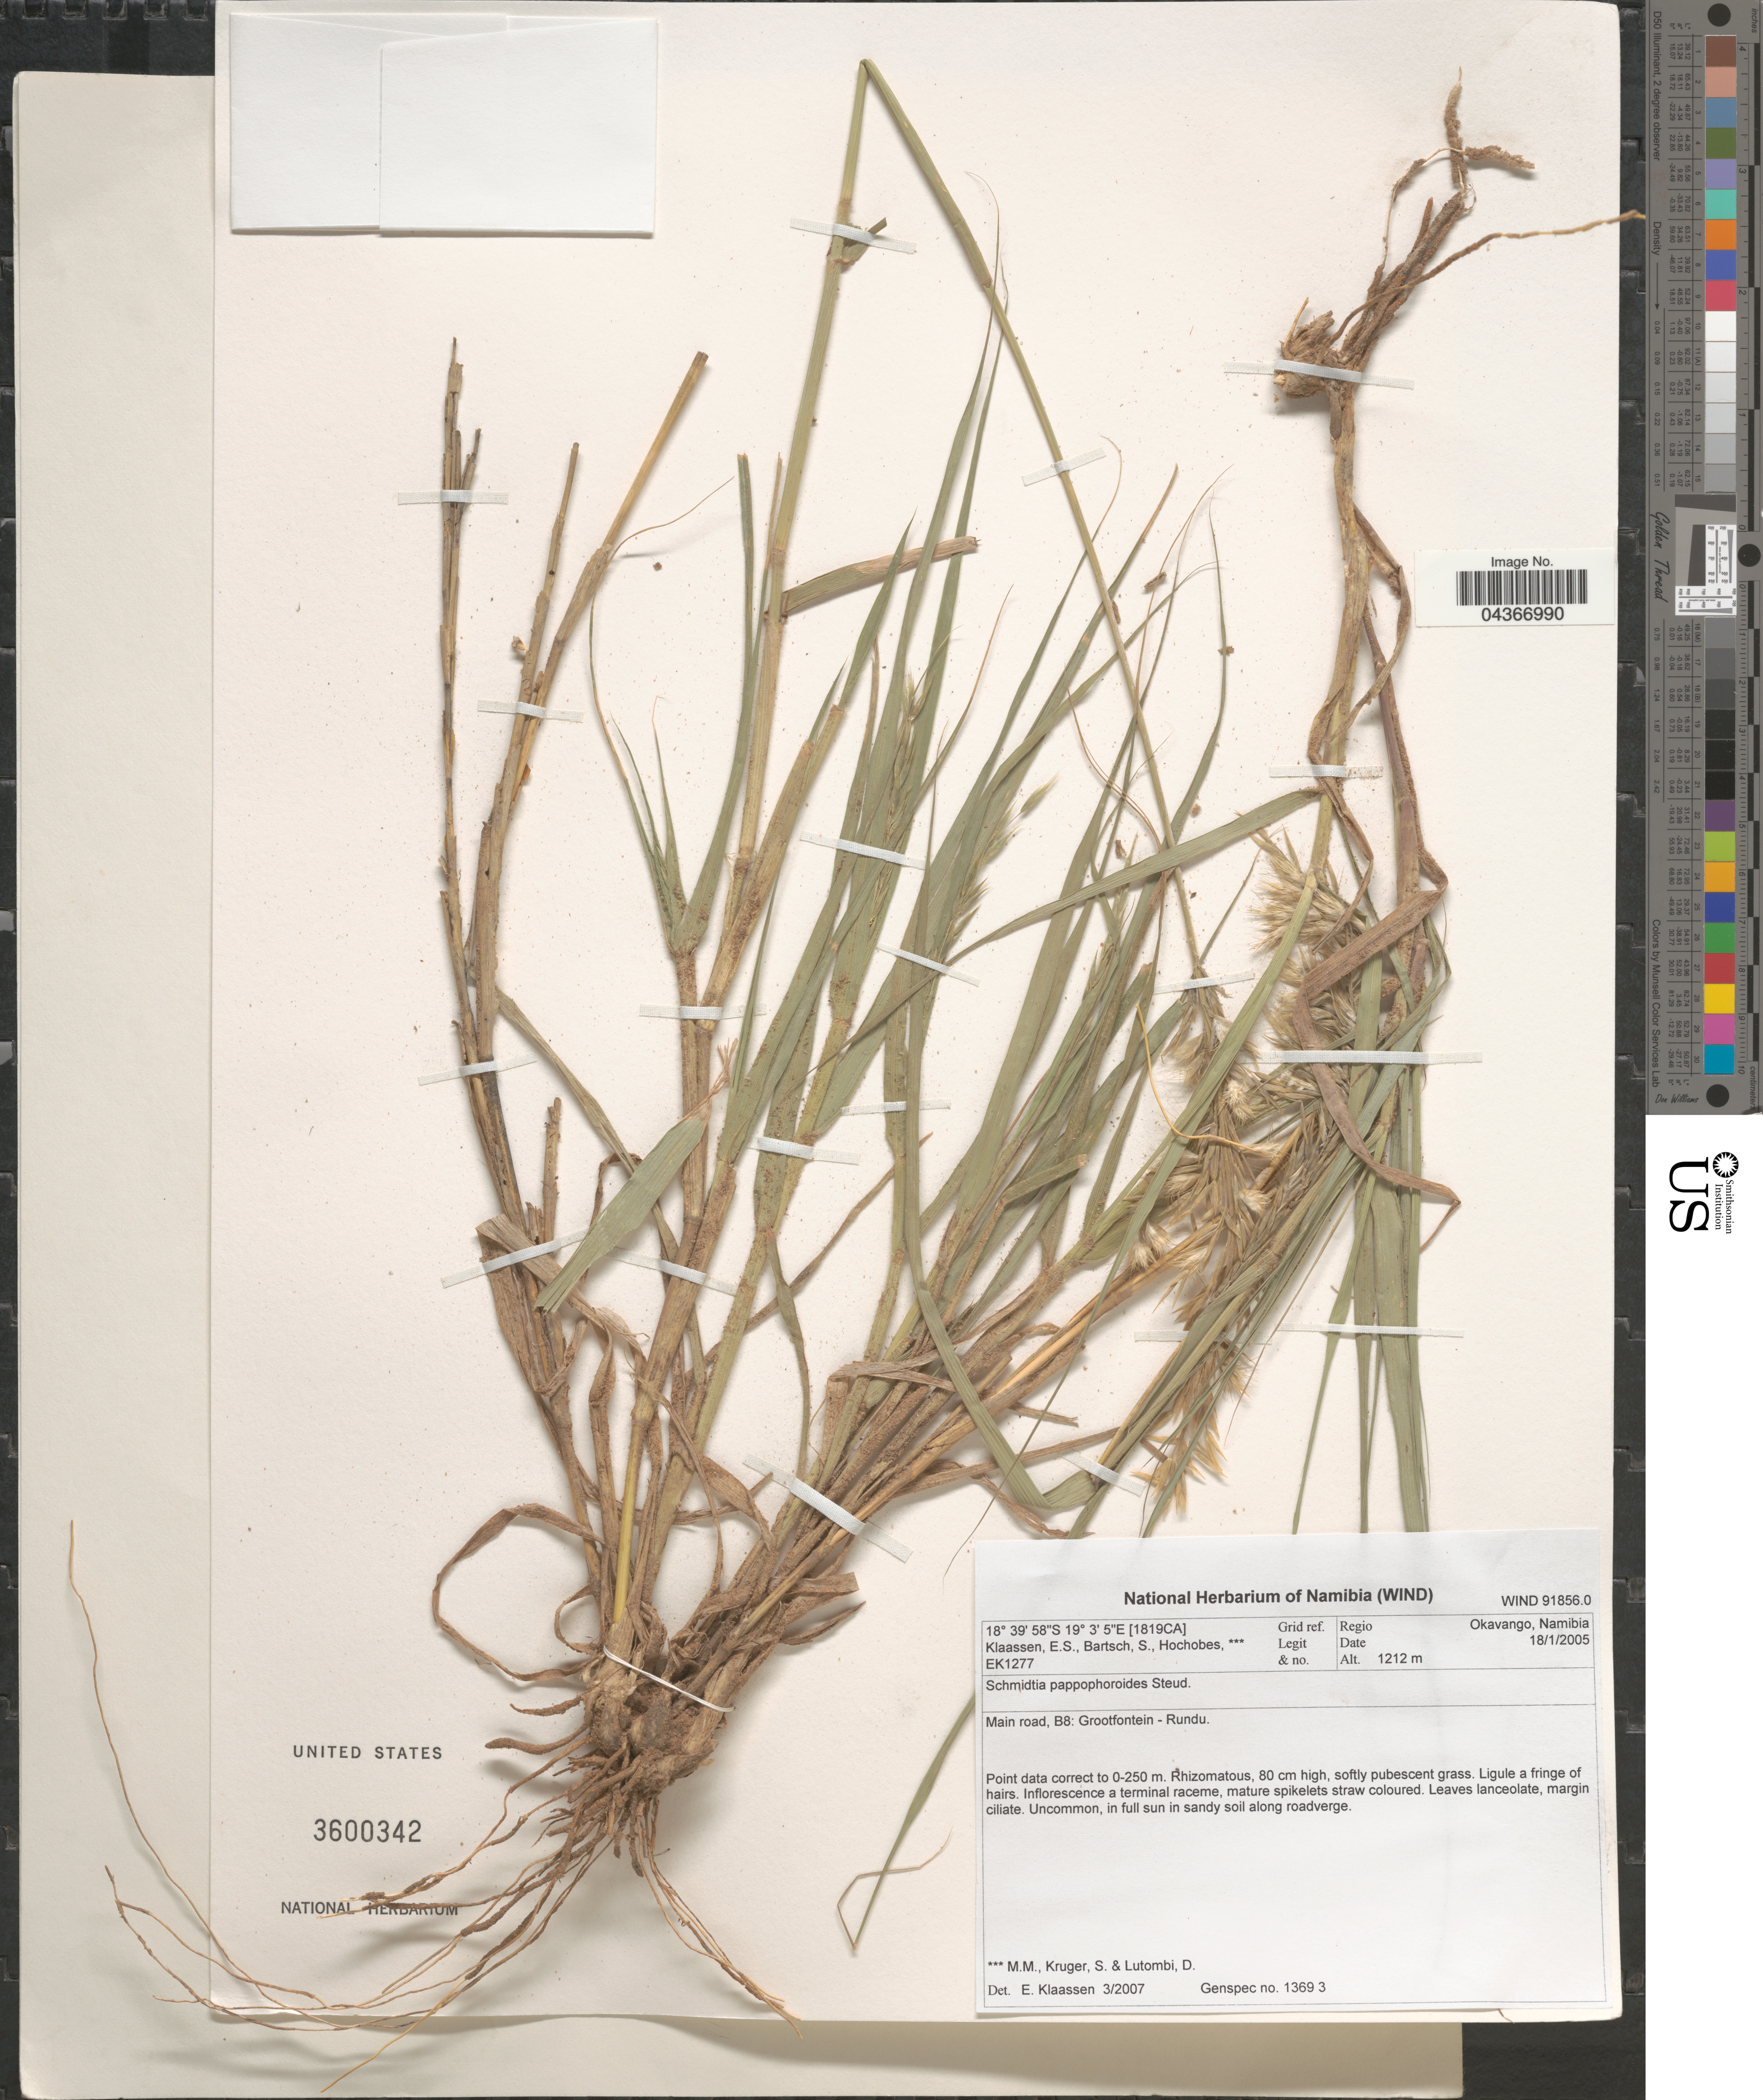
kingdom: Plantae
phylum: Tracheophyta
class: Liliopsida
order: Poales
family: Poaceae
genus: Schmidtia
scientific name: Schmidtia pappophoroides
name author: Steud. ex J.A. Schmidt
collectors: E. S. Klaassen, S. Bartsch, M. Hochobes, S. Kruger & D. Lutombi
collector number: EK1277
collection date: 2005-01-18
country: Namibia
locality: Grid ref. [1819CA]. Regio Okavango, Namibia. Main road, B8: Grootfontein - Rundu.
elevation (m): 1212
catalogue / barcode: US 3600342